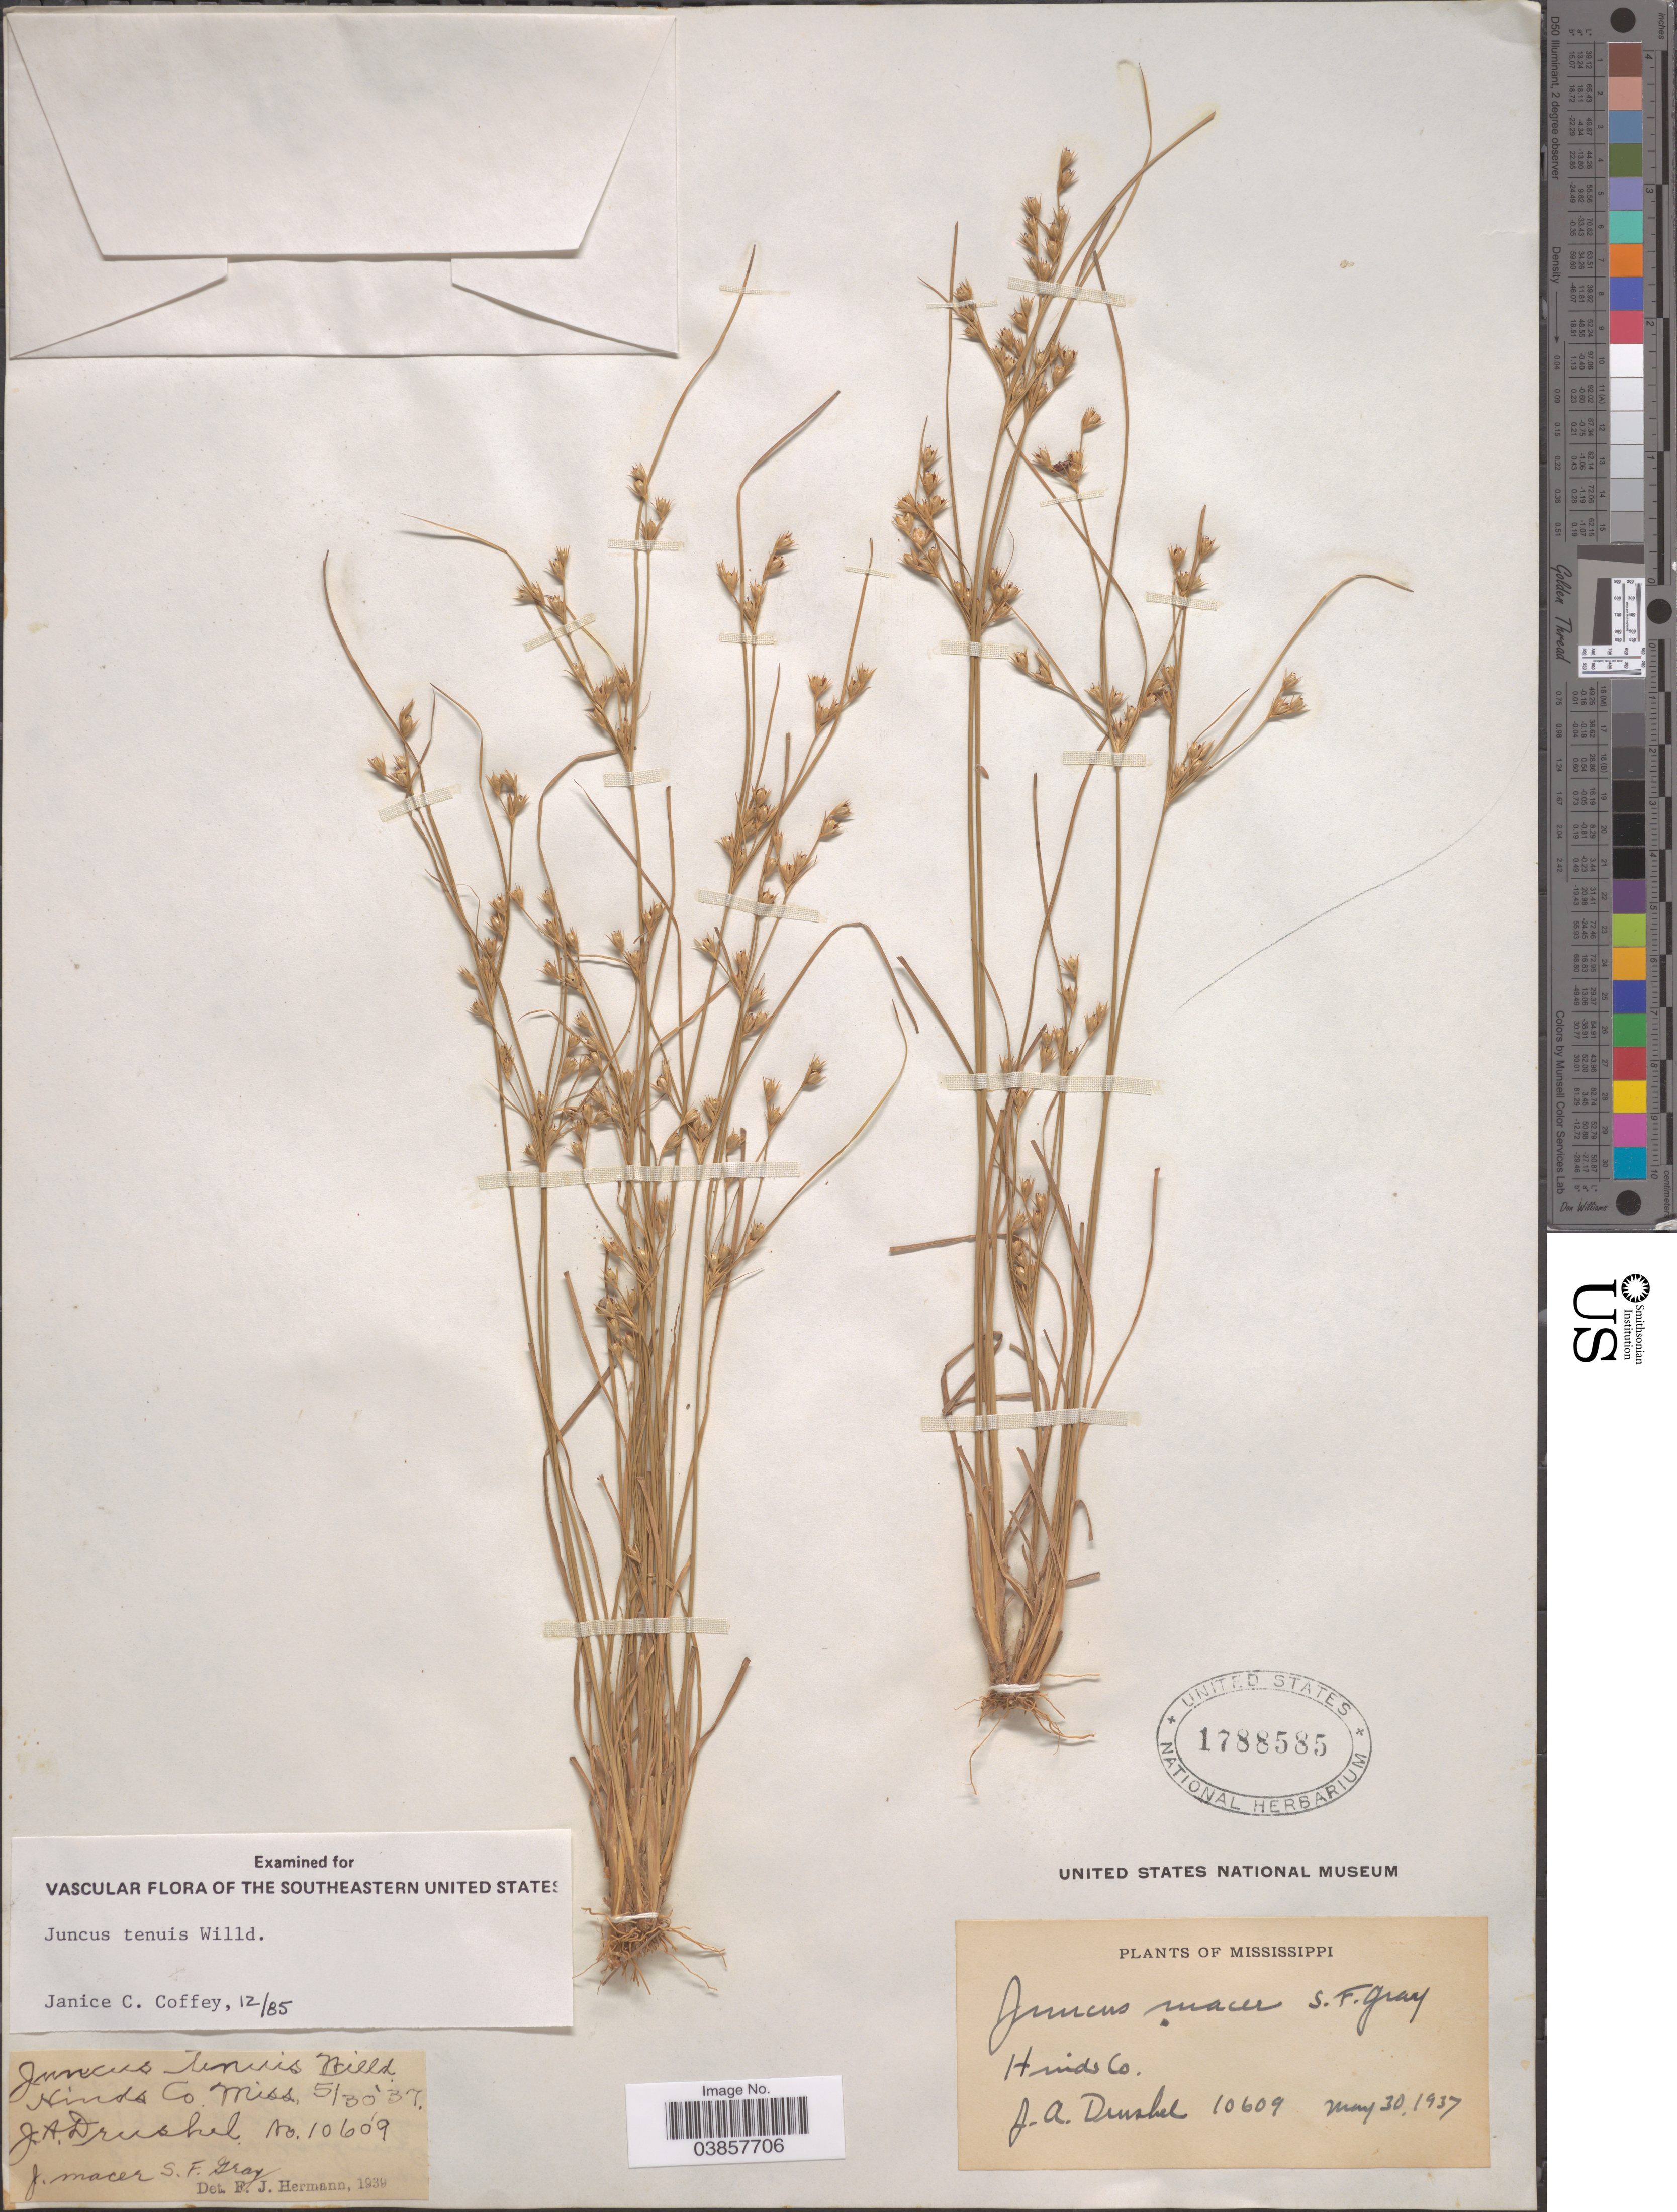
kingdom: Plantae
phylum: Tracheophyta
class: Liliopsida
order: Poales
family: Juncaceae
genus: Juncus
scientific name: Juncus tenuis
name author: Willd.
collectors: J. A. Drushel, J. Macer & S. Gray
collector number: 10609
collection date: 1937-05-30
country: United States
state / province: Mississippi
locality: Hinds Co.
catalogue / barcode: US 1788585